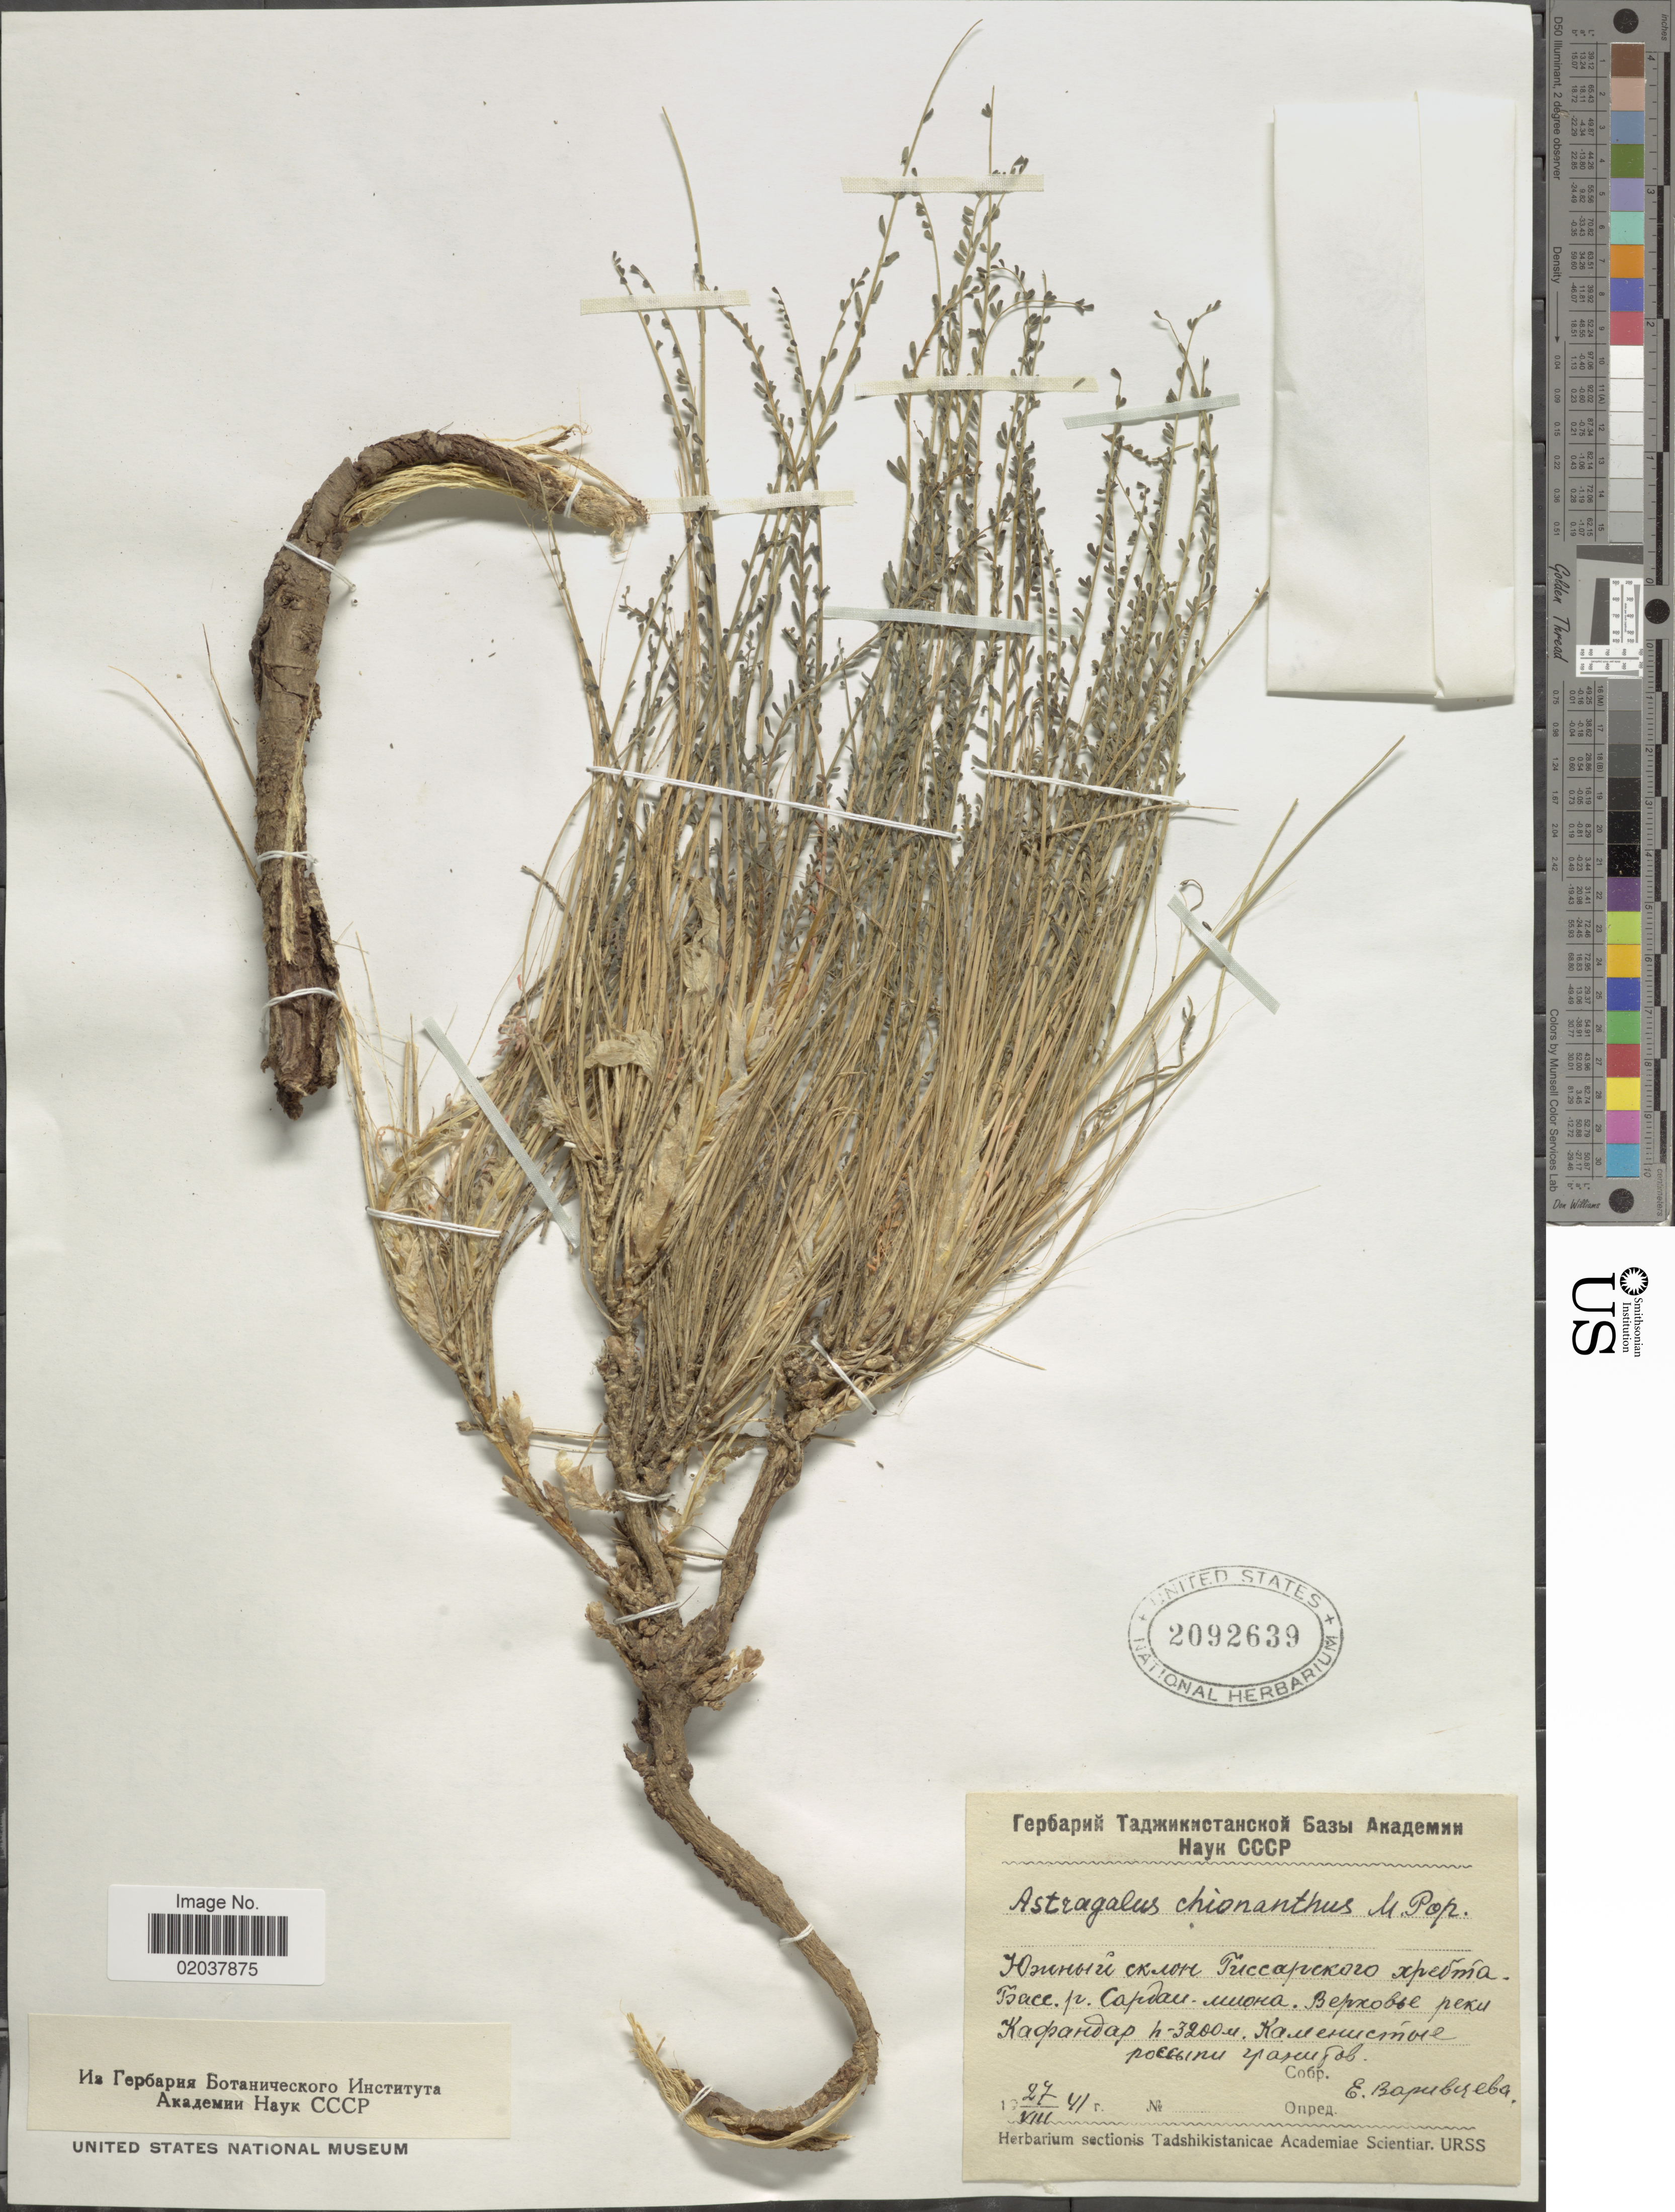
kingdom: Plantae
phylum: Tracheophyta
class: Magnoliopsida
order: Fabales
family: Fabaceae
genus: Astragalus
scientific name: Astragalus chionanthus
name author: Popov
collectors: E. Varivtseva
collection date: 1941-08-27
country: Tajikistan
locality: S slope of Gissar Range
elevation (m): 3200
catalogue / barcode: US 2092639